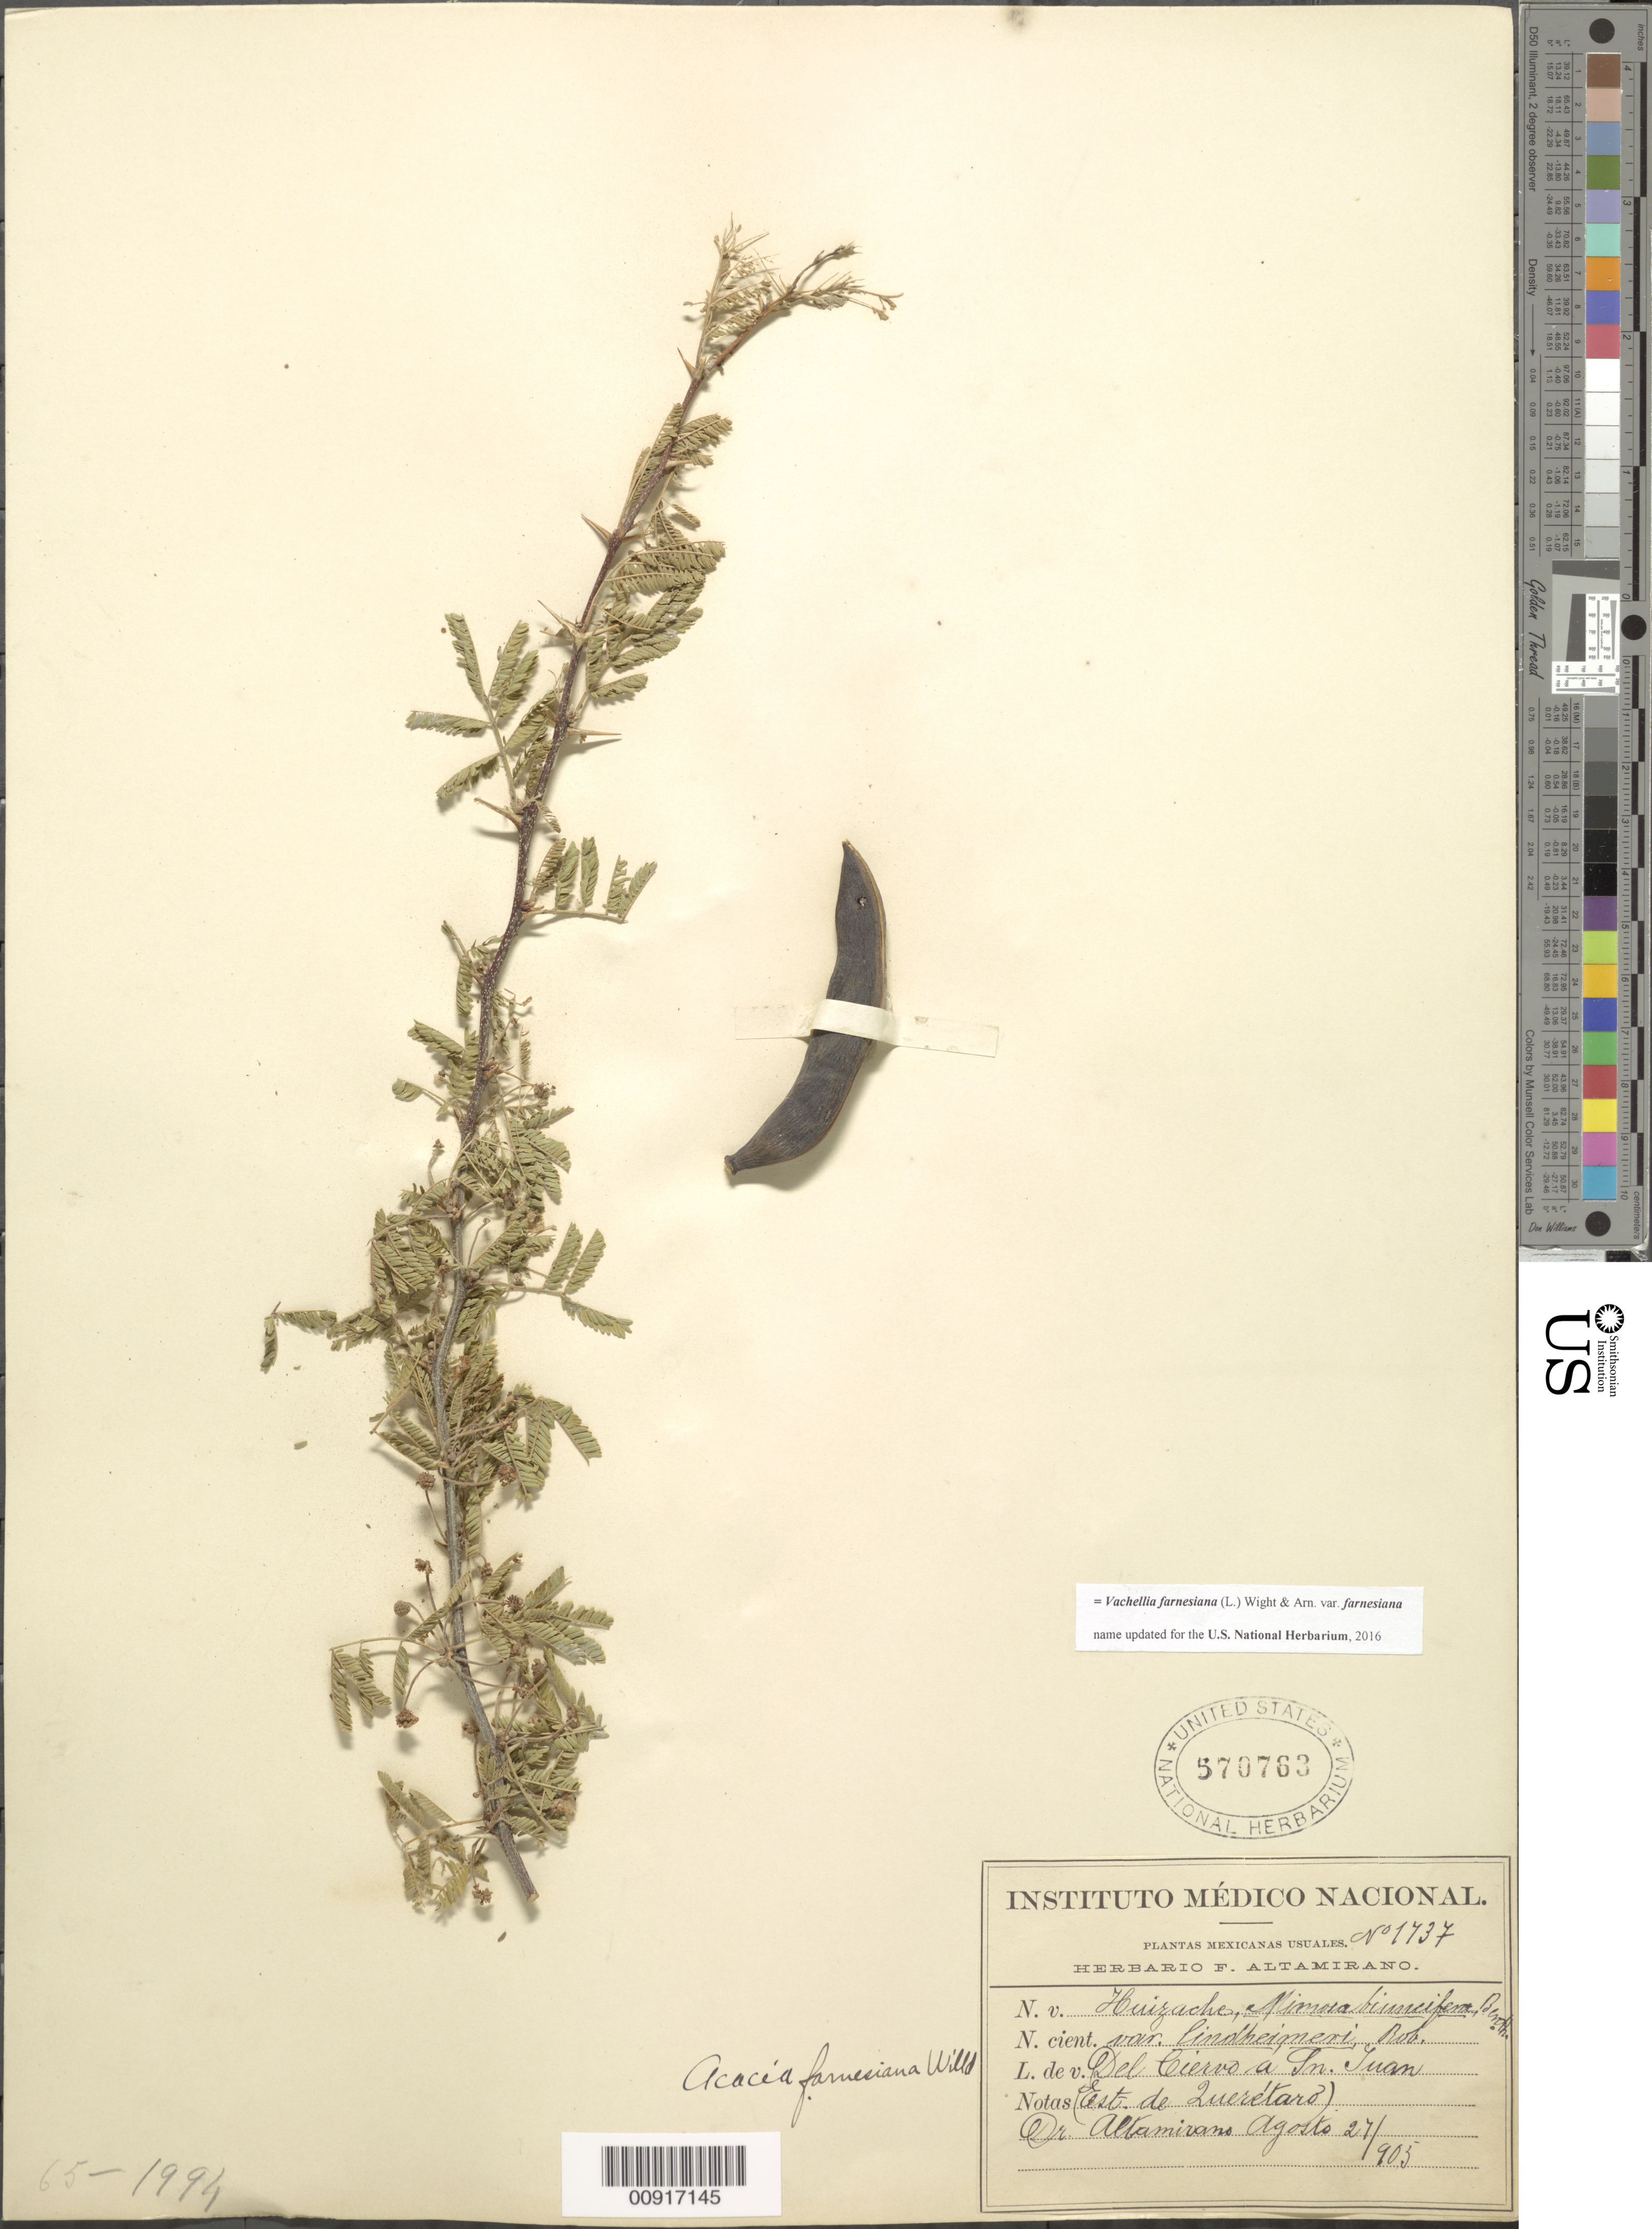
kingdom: Plantae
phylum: Tracheophyta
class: Magnoliopsida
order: Fabales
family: Fabaceae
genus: Vachellia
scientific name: Vachellia farnesiana var. farnesiana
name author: (L.) Wight & Arn.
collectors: F. Altamirano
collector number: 1737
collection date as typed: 27 Aug 1905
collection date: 1905-08-27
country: Mexico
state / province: Querétaro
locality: Del Ciervo a Sn. Juan (Est. de Querétaro).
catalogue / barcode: US 570763